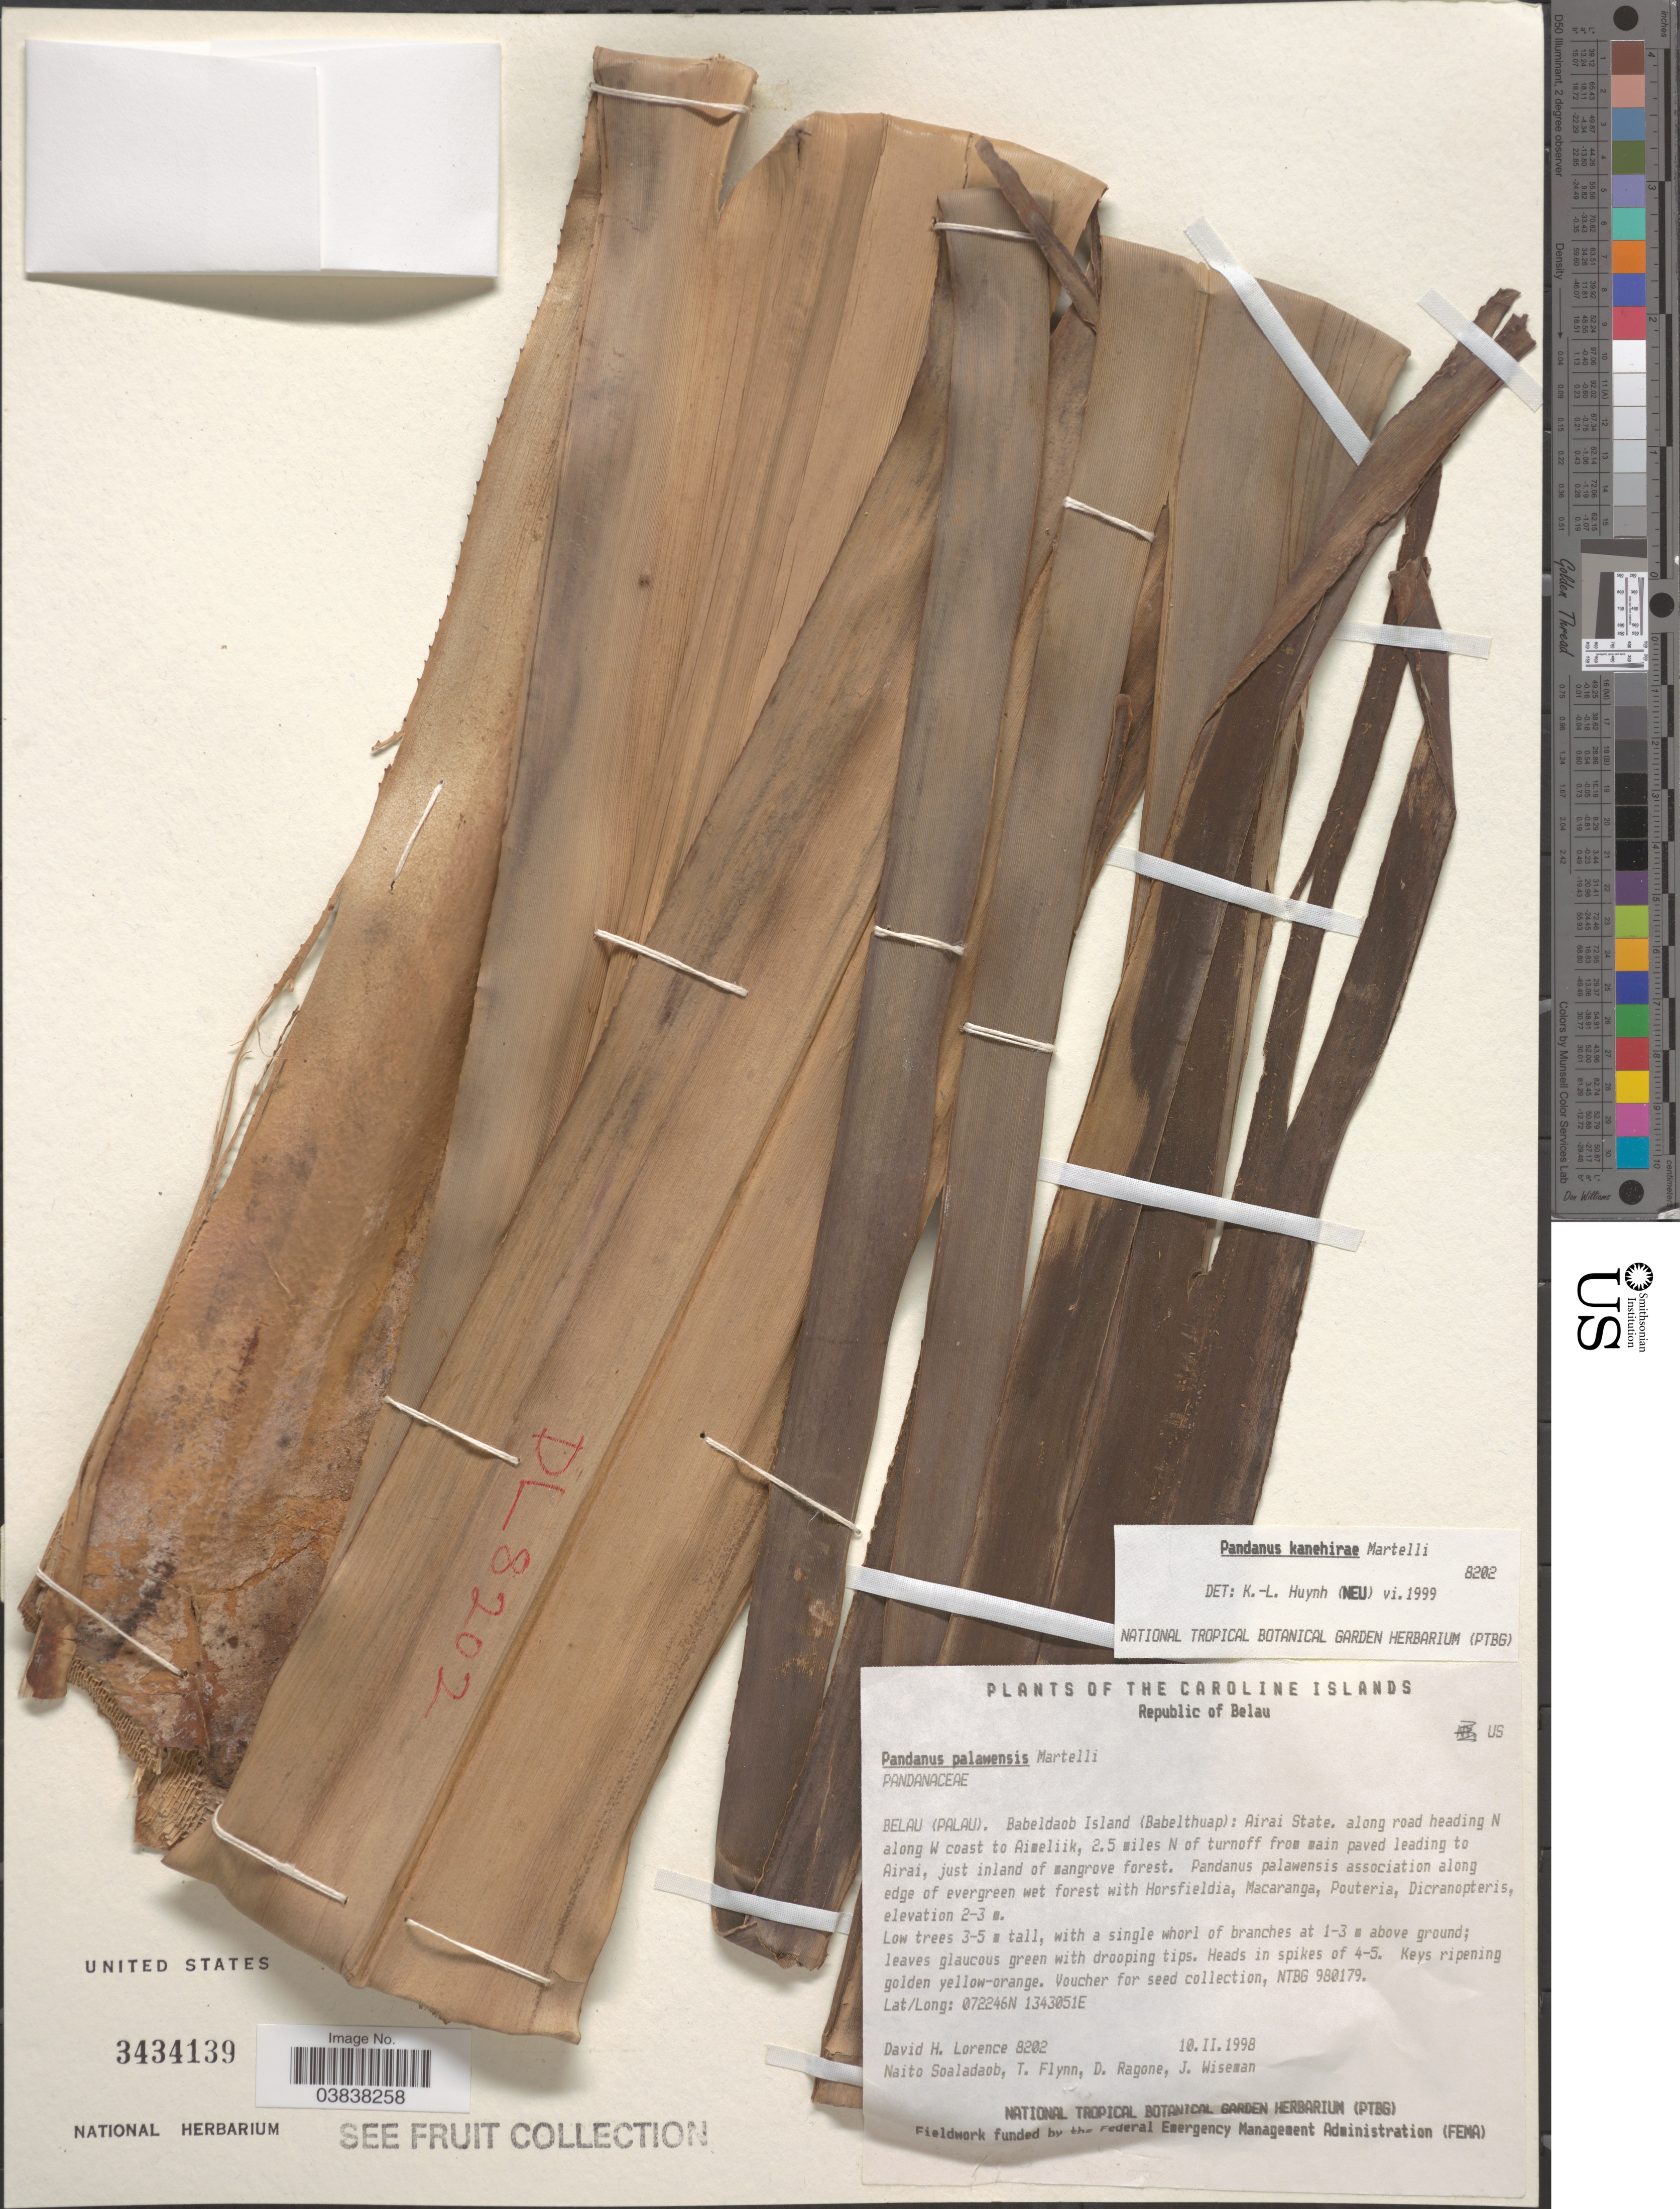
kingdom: Plantae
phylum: Tracheophyta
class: Liliopsida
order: Pandanales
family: Pandanaceae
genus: Pandanus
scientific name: Pandanus kanehirae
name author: Martelli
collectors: D. Lorence, N. Soaladaob, T. Flynn, D. Ragone & J. Wiseman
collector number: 8202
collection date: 1998-02-10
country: Palau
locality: Caroline Islands. Belau (Palau). Babeldaob Islands (Babelthuap); Airai State. Along road heading N along W coast to Aimeliik, 2.5 miles N of turnoff from main paved leading of Airai.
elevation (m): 2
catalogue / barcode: US 3434139